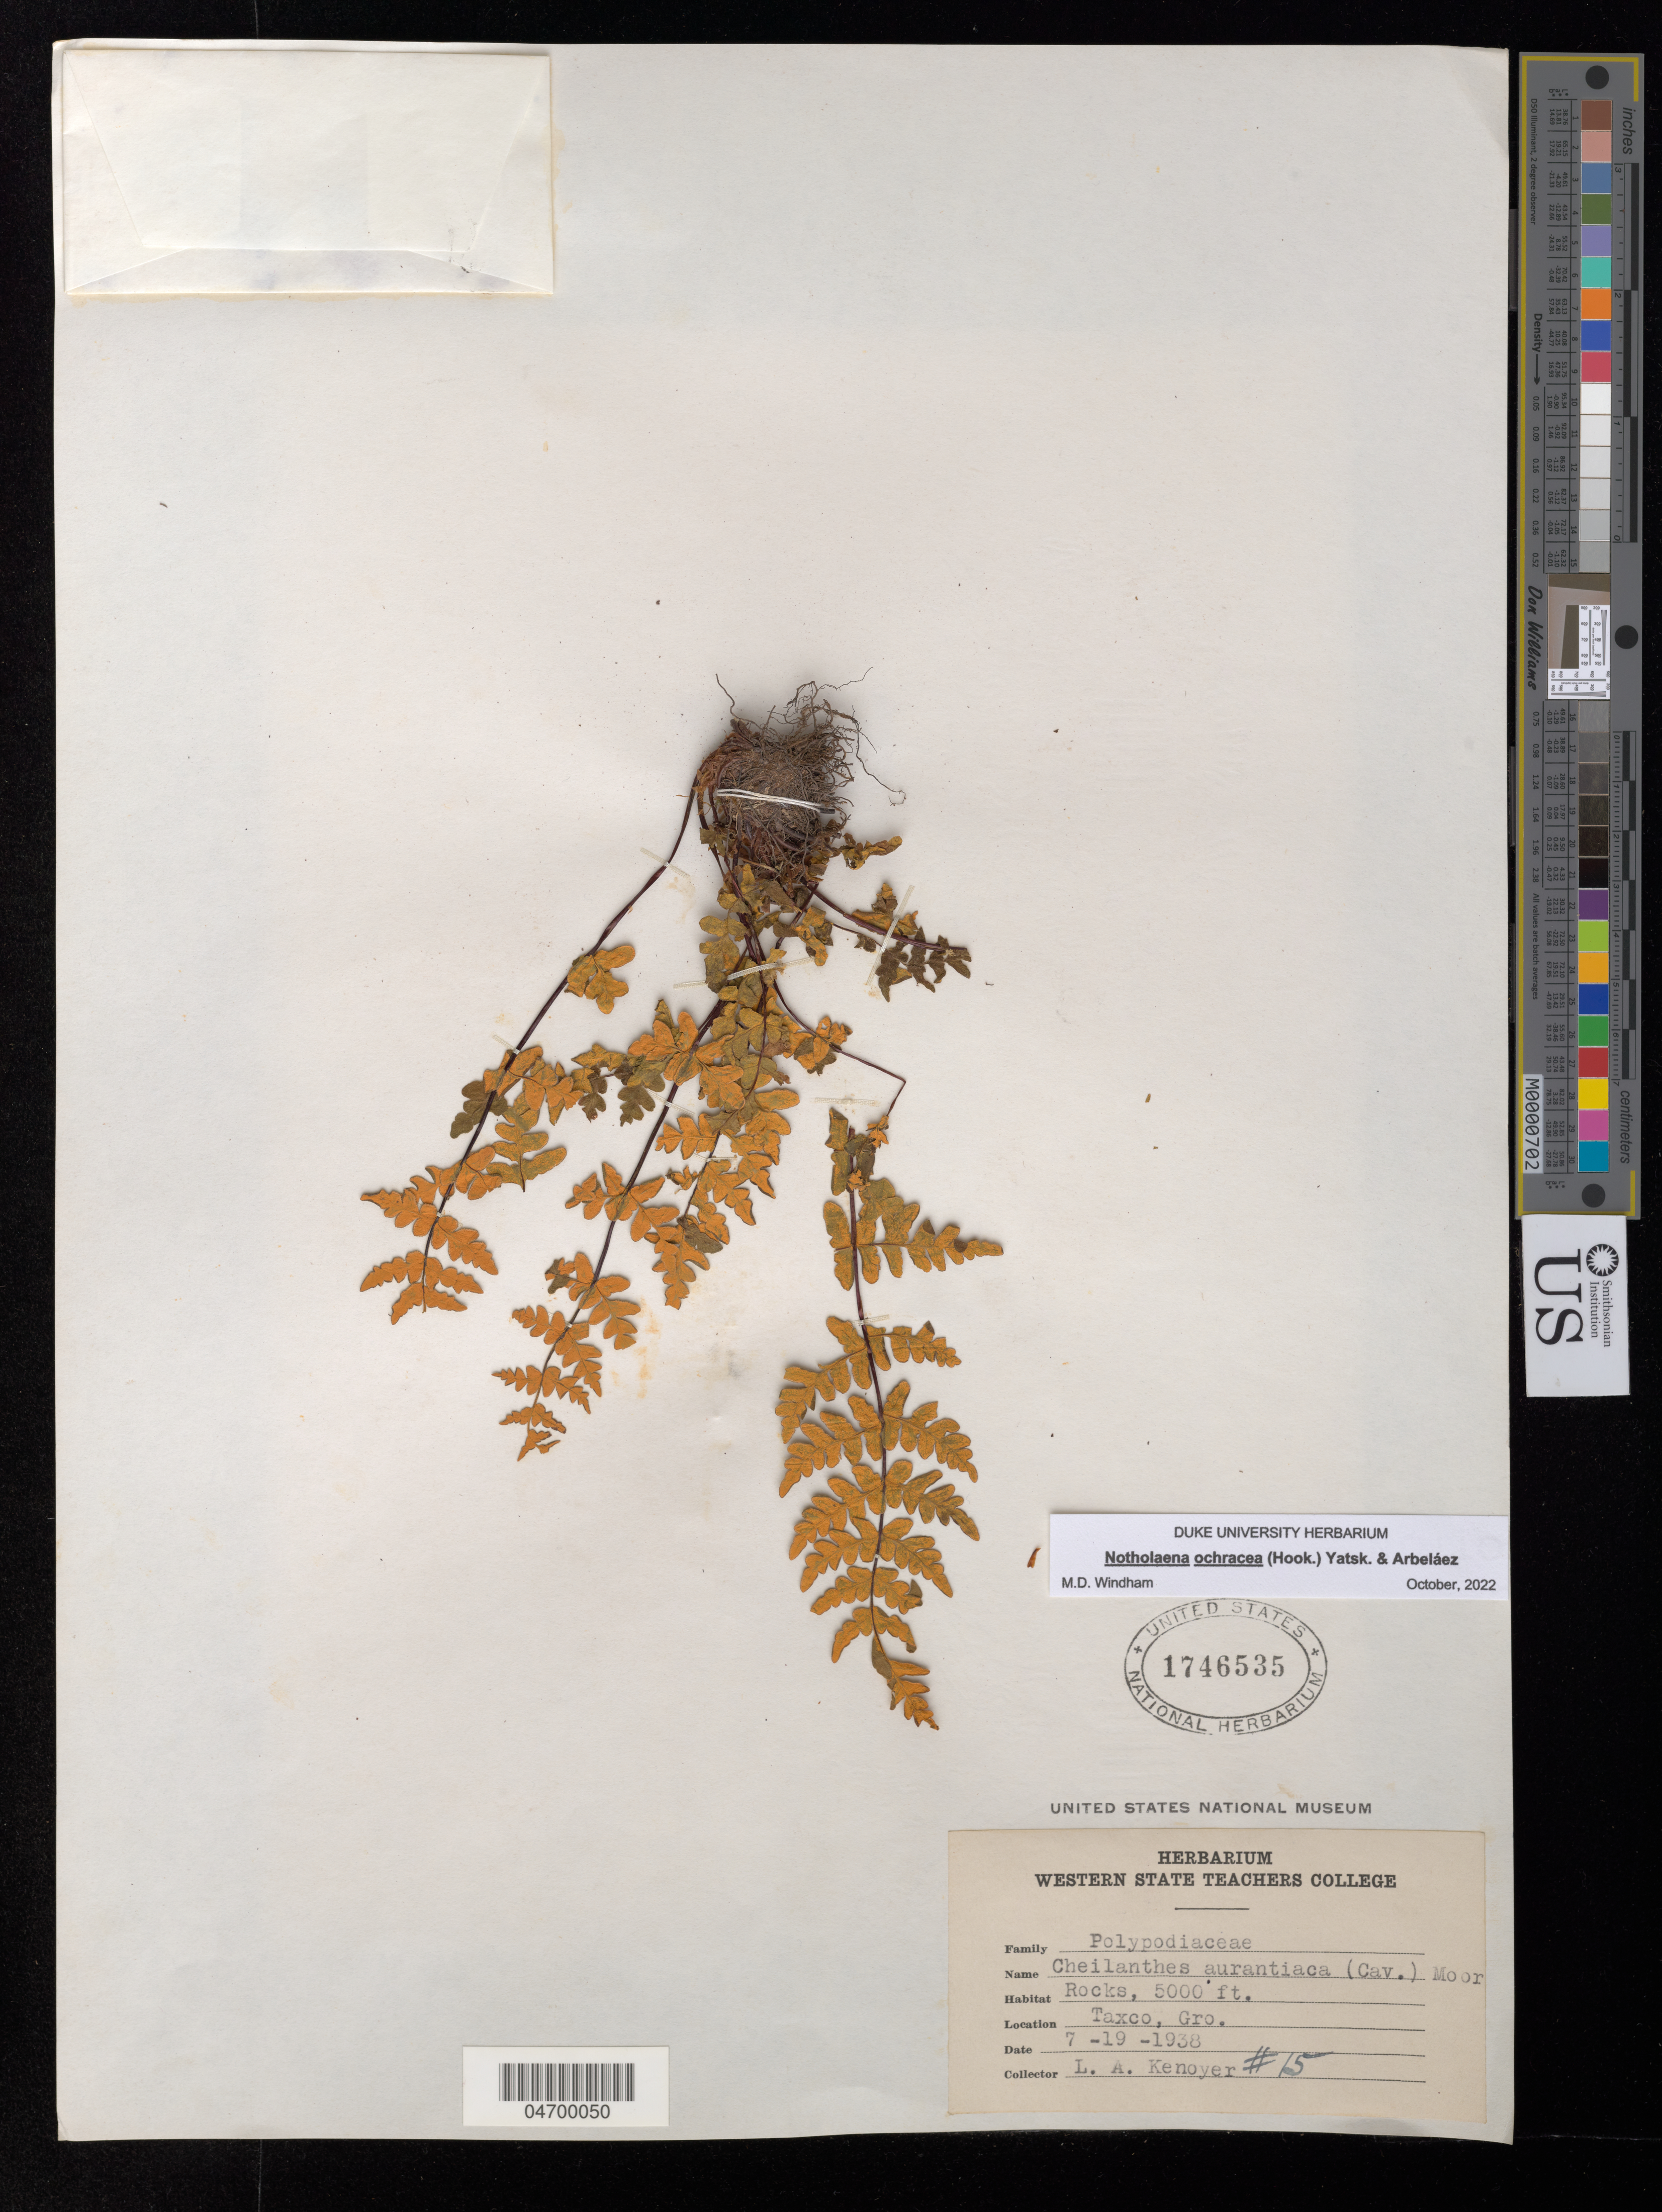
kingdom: Plantae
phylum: Tracheophyta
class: Polypodiopsida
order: Polypodiales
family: Pteridaceae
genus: Notholaena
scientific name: Notholaena ochracea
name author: (Hook.) Yatsk. & Arbaláez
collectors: L. A. Kenoyer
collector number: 15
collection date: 1938-07-19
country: Mexico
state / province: Guerrero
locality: Taxco, Gro.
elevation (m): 1524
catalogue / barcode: US 1746535